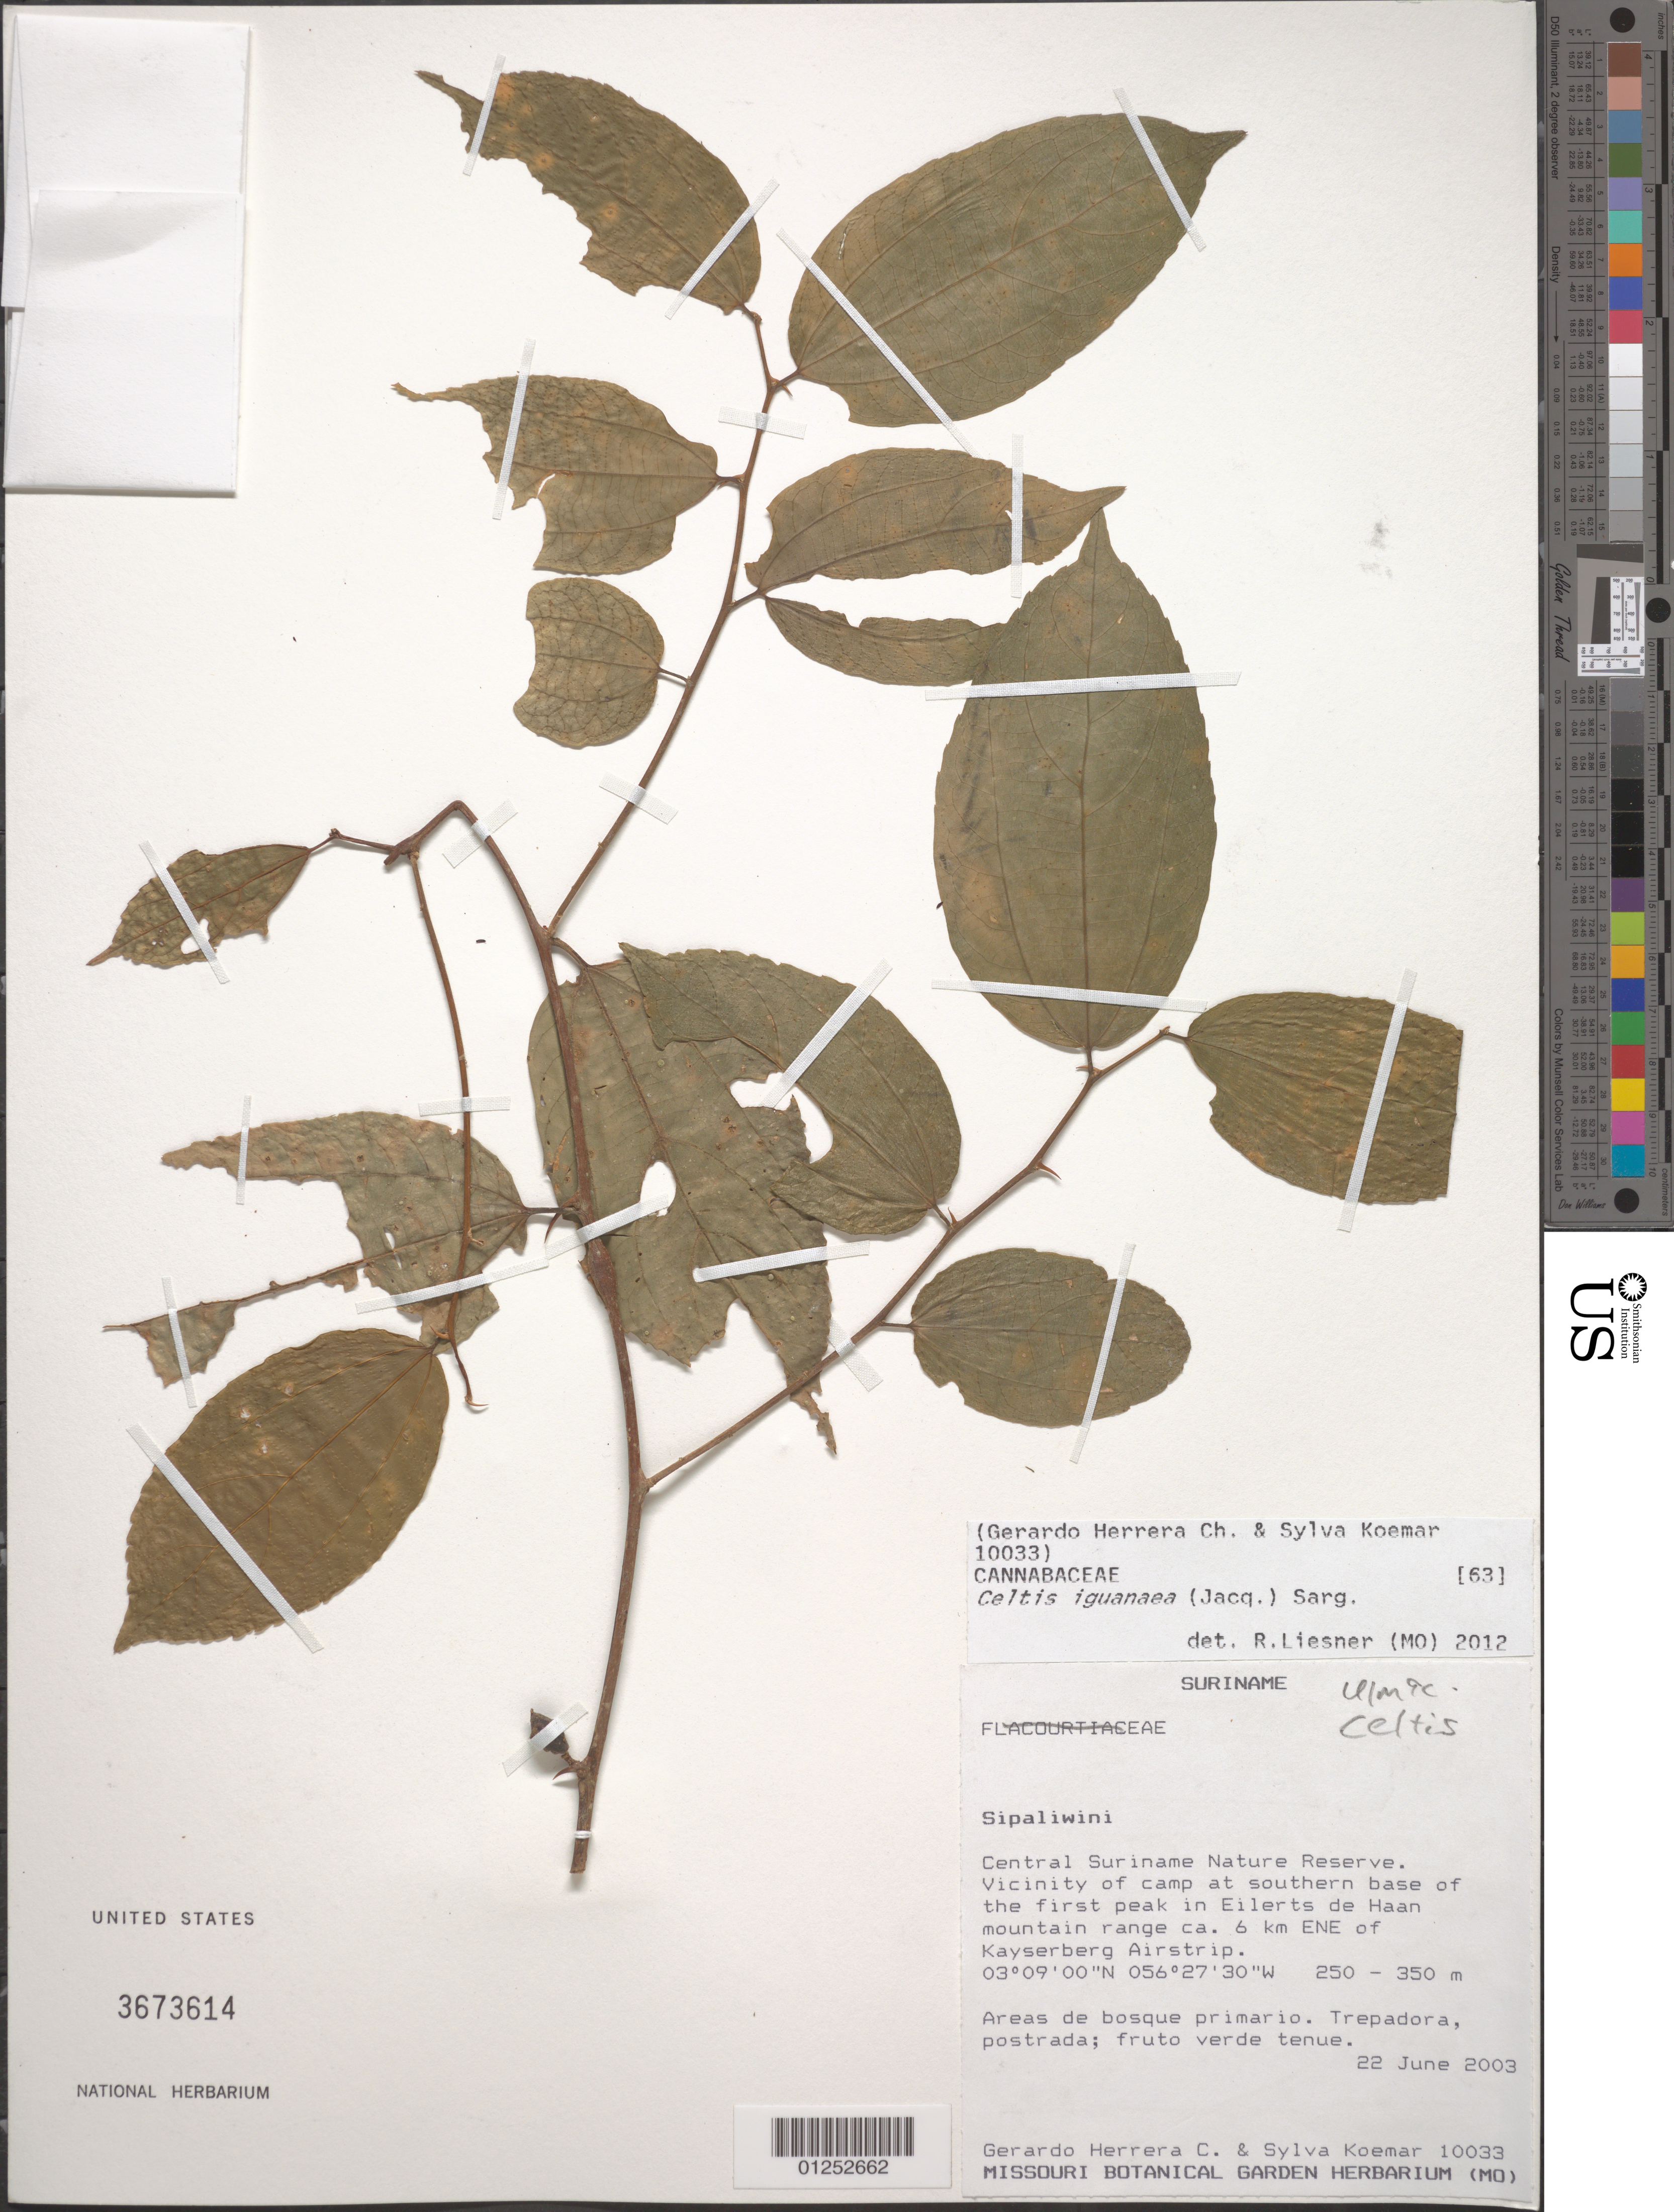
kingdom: Plantae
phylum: Tracheophyta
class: Magnoliopsida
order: Rosales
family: Cannabaceae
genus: Celtis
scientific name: Celtis iguanaea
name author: (Jacq.) Sarg.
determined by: Liesner, R. L.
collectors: G. Herrera Ch. & S. Koemar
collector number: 10033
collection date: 2003-06-22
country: Suriname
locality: Central Suriname Nature Reserve. Vic of camp at southern base of the first peak in Eilerts de Haan mountain range ca. 6km ENE of Kayserberg Airstrip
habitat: Areas de bosque primario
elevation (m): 250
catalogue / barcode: US 3673614